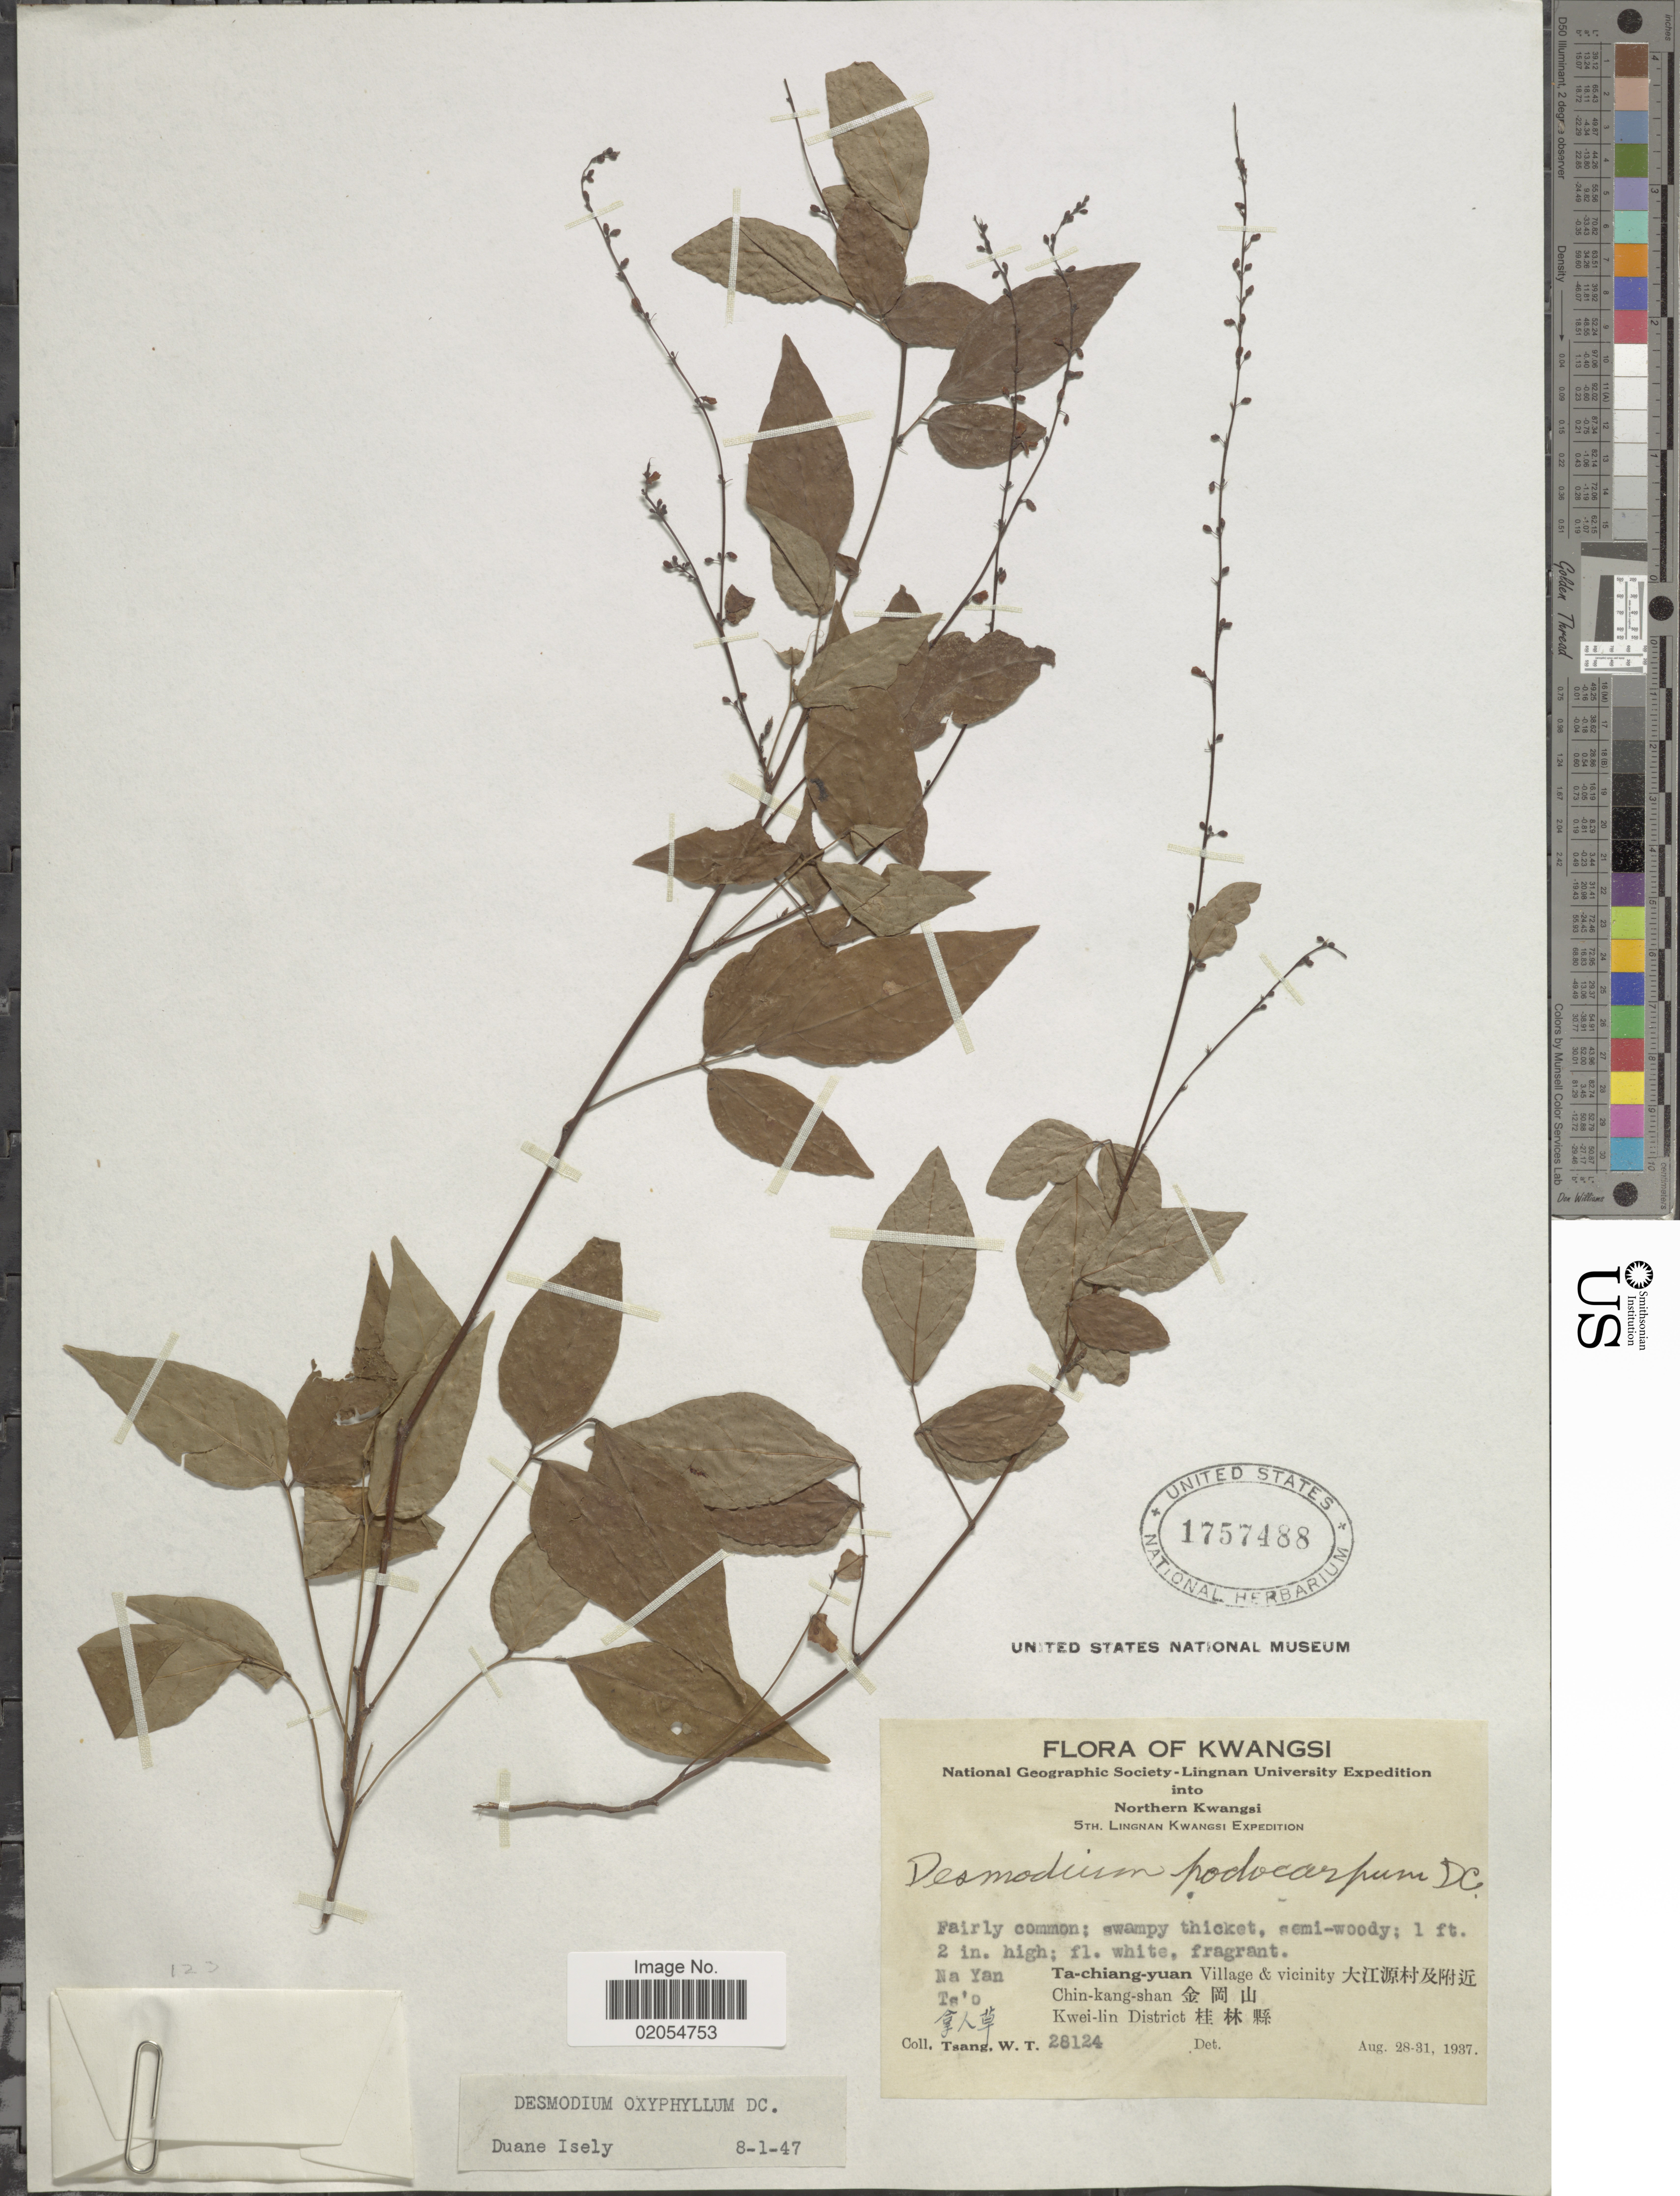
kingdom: Plantae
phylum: Tracheophyta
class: Magnoliopsida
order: Fabales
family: Fabaceae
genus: Hylodesmum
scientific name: Hylodesmum podocarpum subsp. oxyphyllum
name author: (DC.) H. Ohashi & R.R. Mill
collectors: W. T. Tsang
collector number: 28124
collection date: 1937-08-28/1937-08-31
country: China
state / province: Guangxi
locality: Northern Kwangsi. Na Yan Ts'o. Ta-chiang-yuan Village & vicinity. Chin-kang-shan. Kwei-lin District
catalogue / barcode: US 1757488